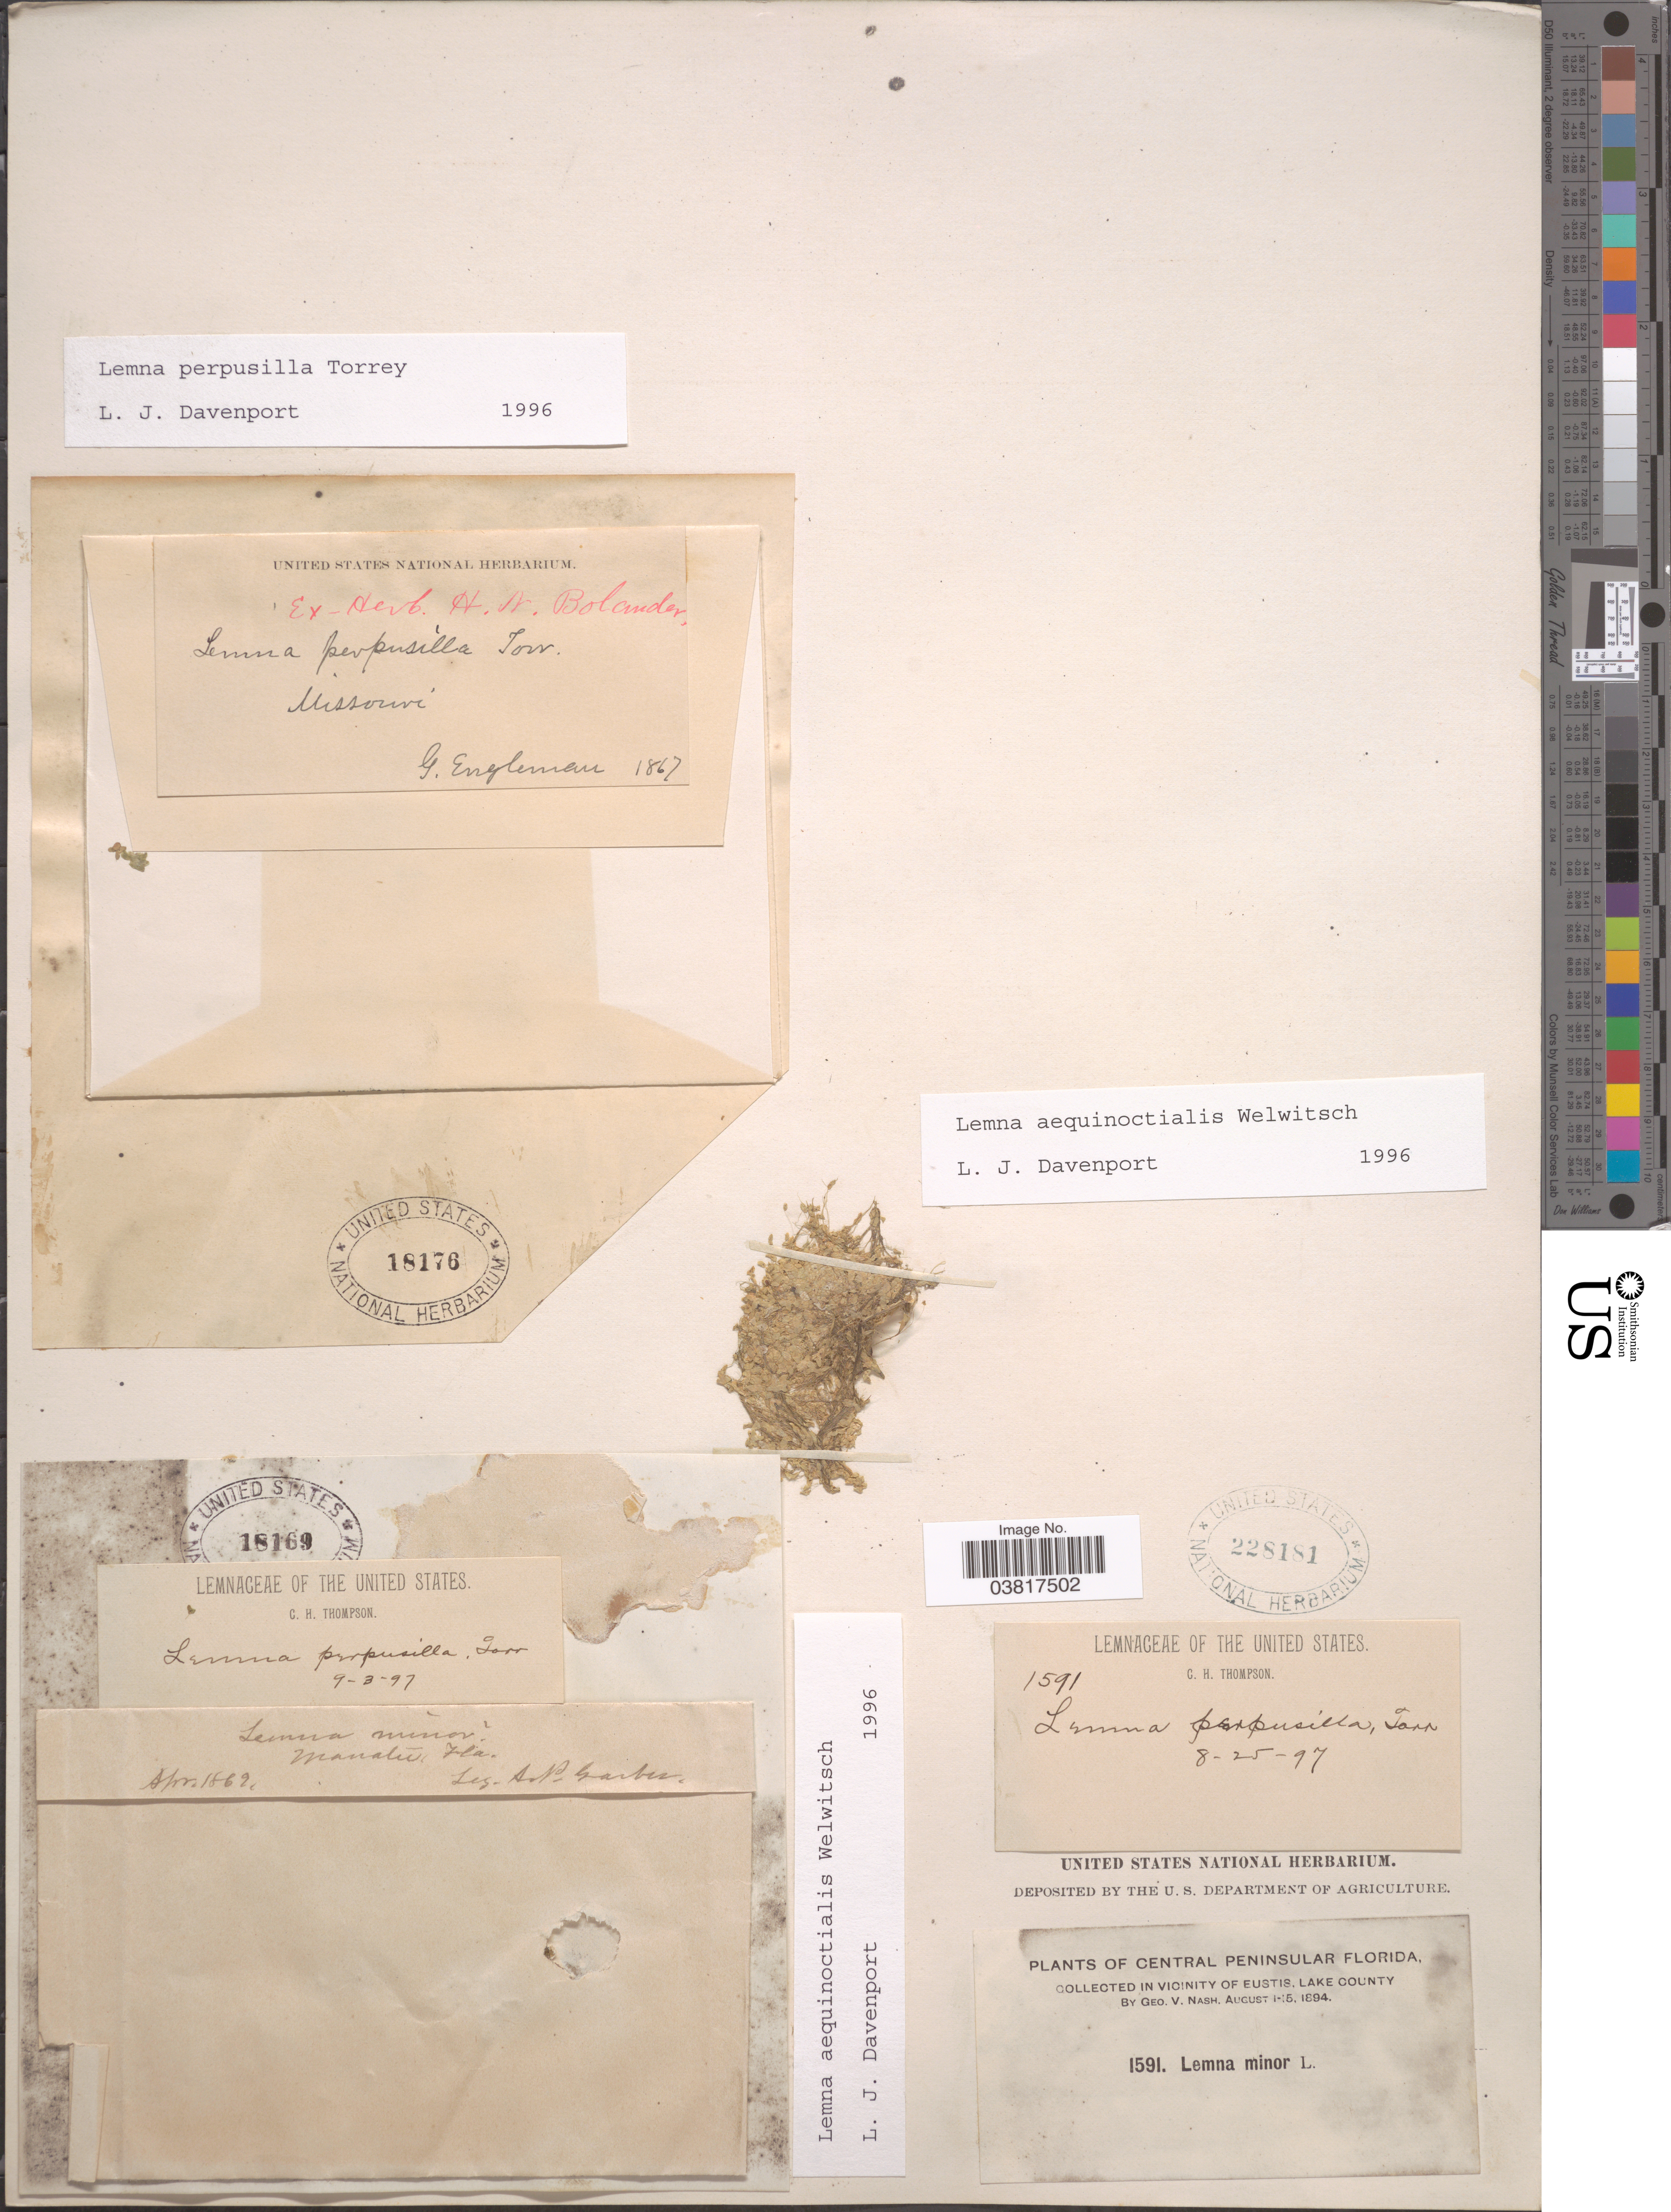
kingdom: Plantae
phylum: Tracheophyta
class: Liliopsida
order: Alismatales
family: Araceae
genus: Lemna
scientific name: Lemna aequinoctialis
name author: Welw.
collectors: G. V. Nash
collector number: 1591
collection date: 1894-08-01/1894-08-15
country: United States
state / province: Florida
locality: Central Peninsular Florida. In Vicinity of Eustis, Lake County.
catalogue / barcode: US 228181-3